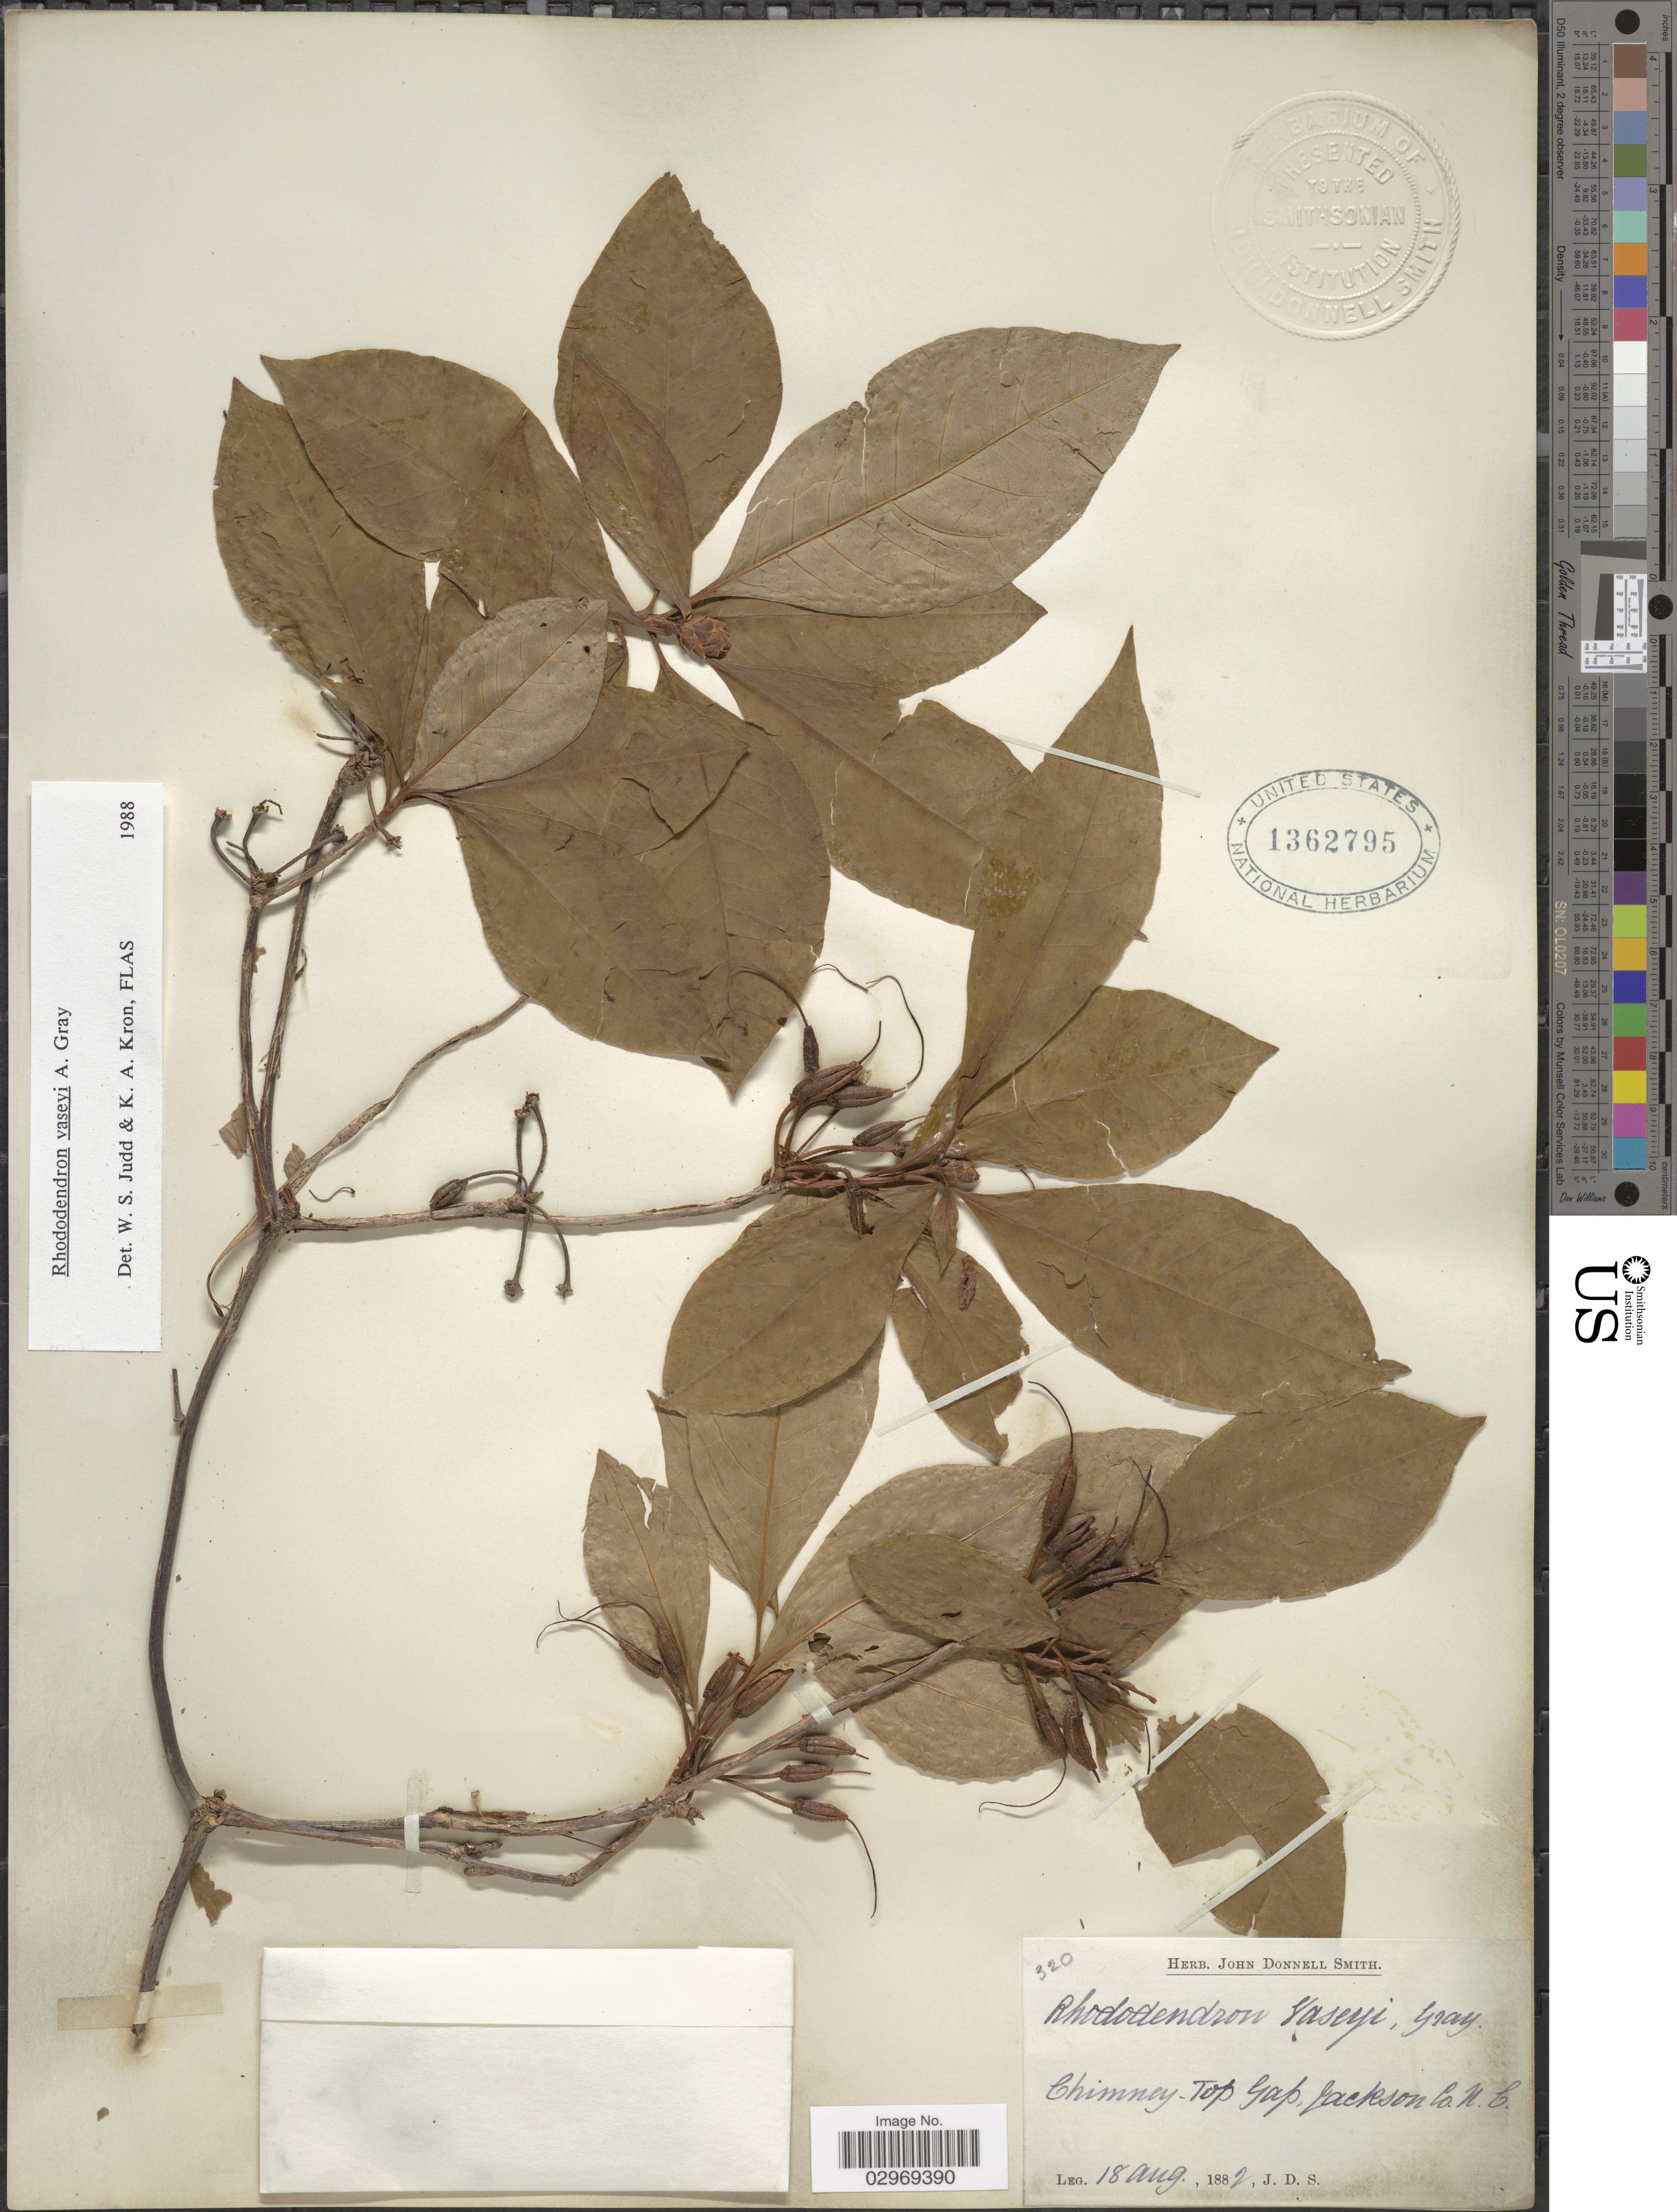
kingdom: Plantae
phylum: Tracheophyta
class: Magnoliopsida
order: Ericales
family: Ericaceae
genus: Rhododendron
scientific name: Rhododendron vaseyi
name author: A. Gray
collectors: J. Donnell Smith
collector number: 320?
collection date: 1882-08-18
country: United States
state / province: North Carolina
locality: Chimney-Top Gap, Jackson Co.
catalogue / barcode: US 1362795